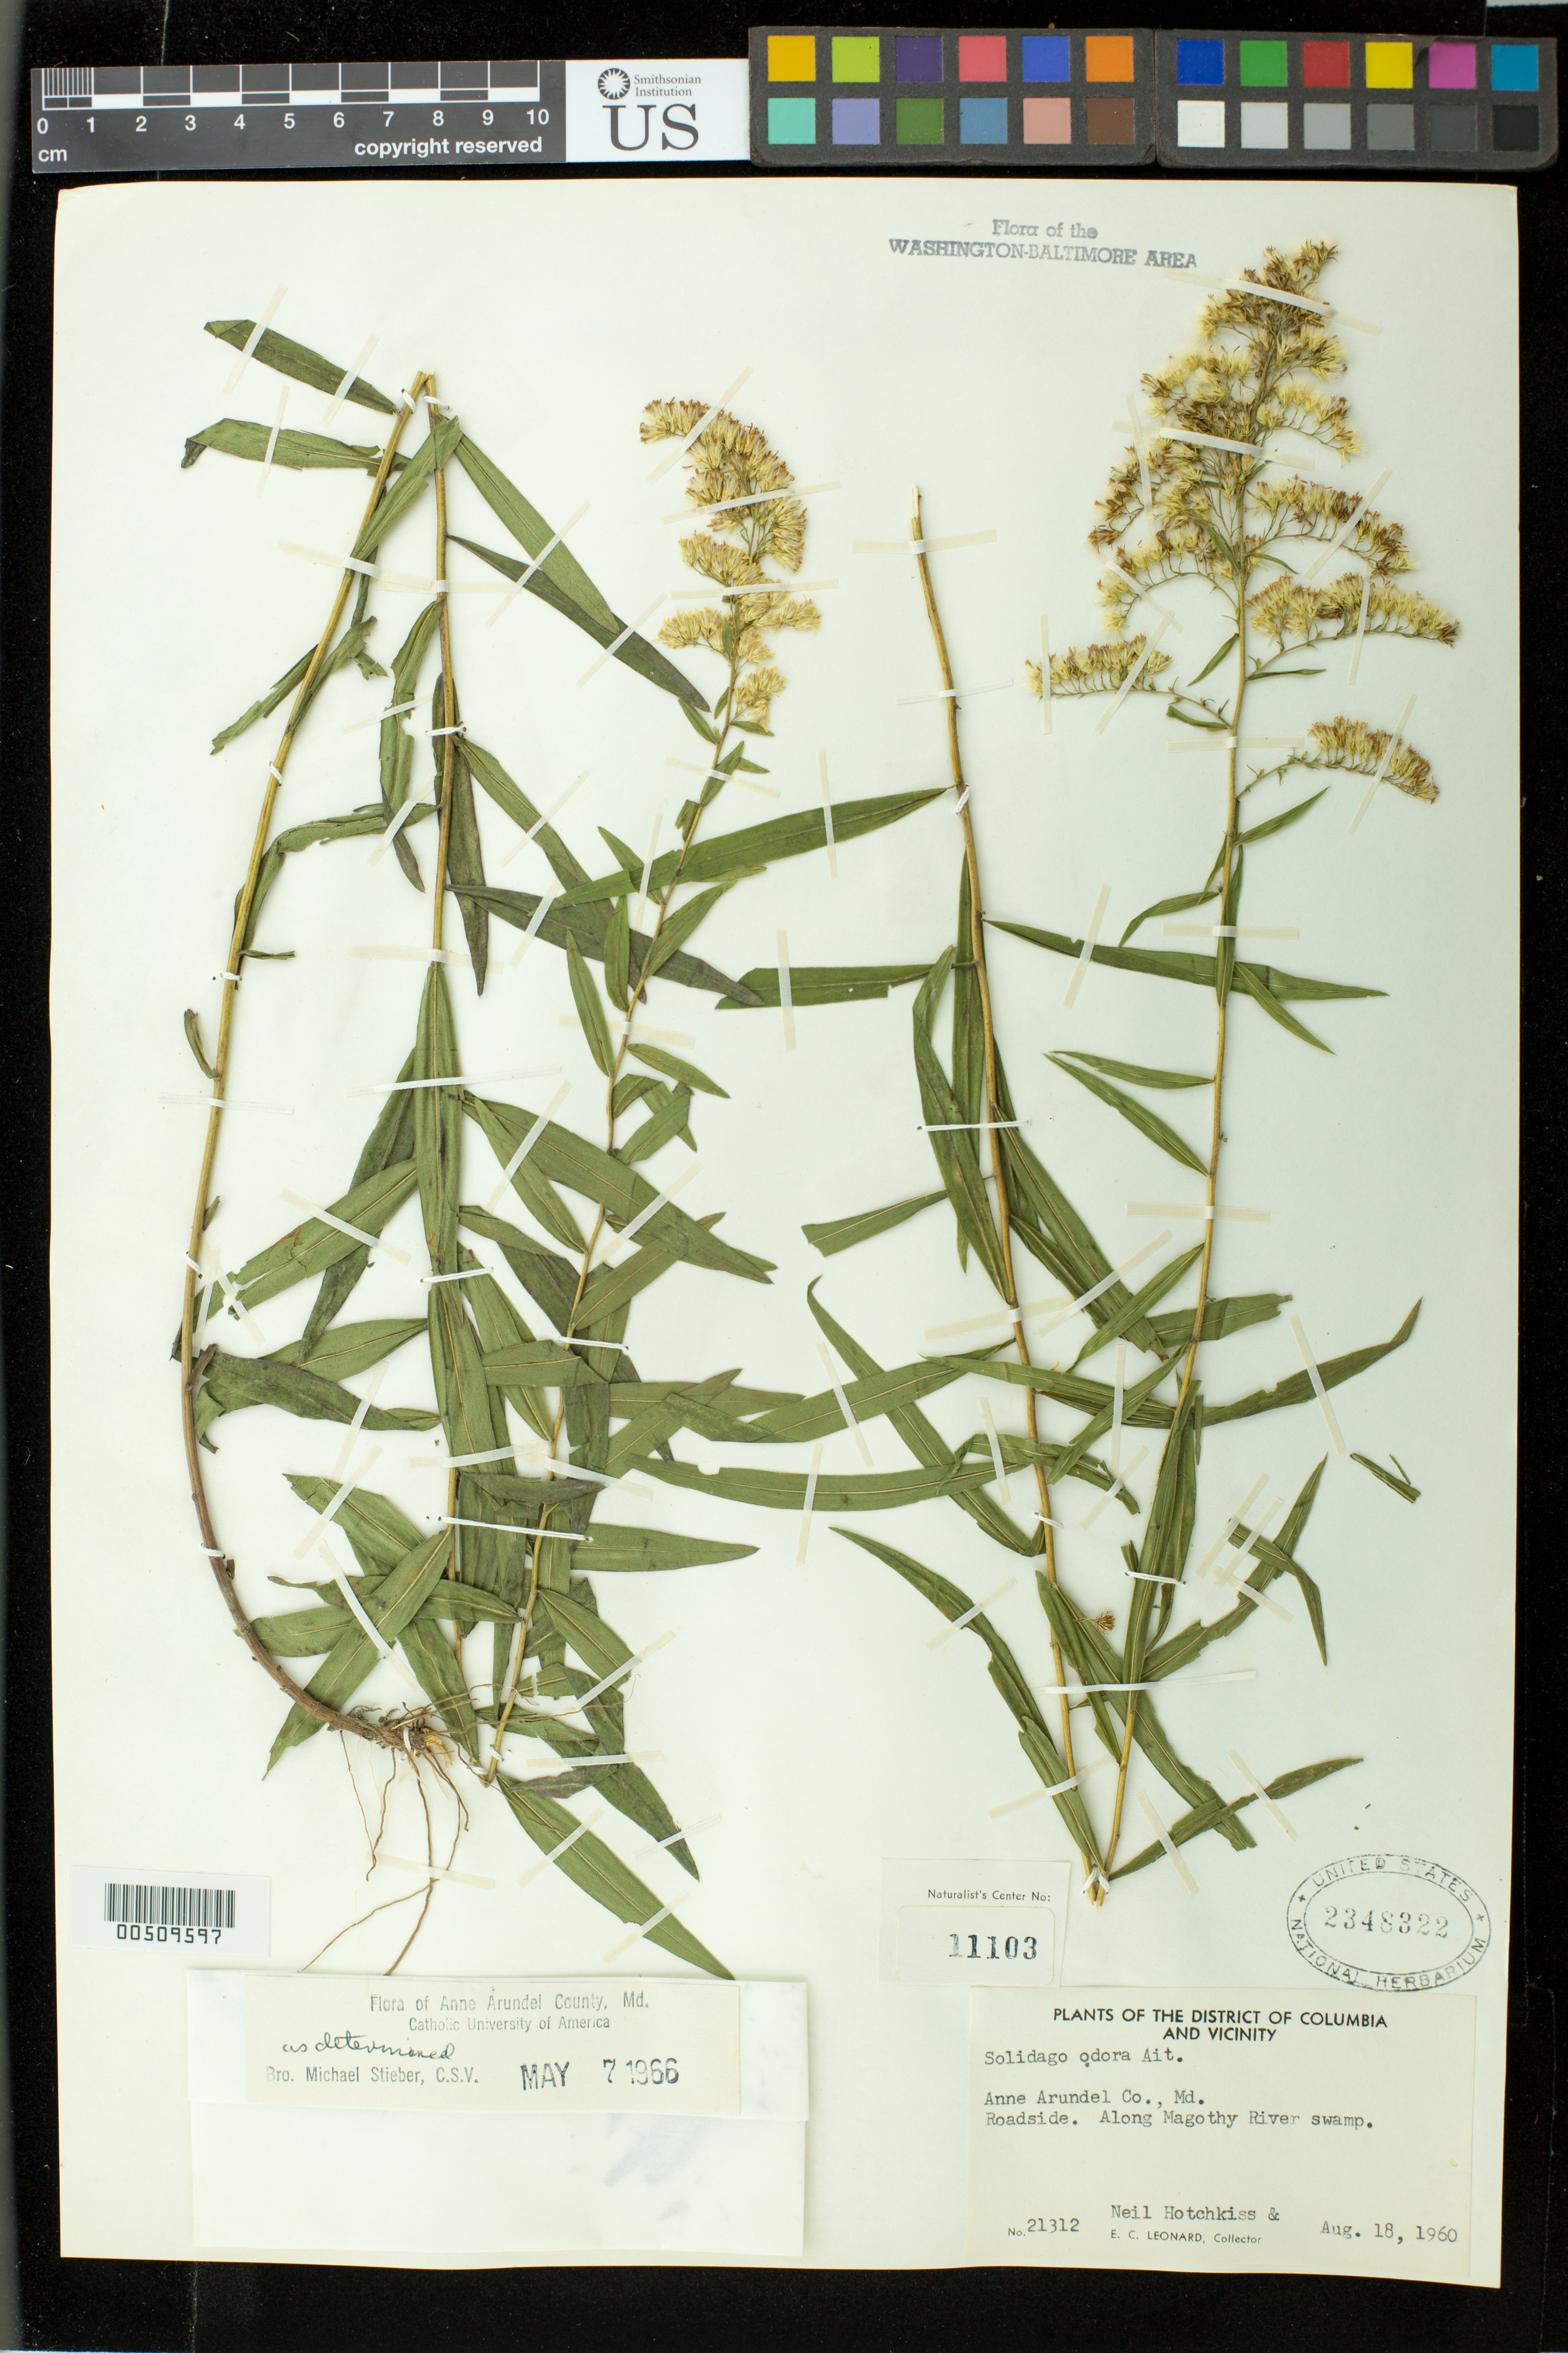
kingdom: Plantae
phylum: Tracheophyta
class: Magnoliopsida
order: Asterales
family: Asteraceae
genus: Solidago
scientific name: Solidago odora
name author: Aiton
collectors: N. Hotchkiss & E. C. Leonard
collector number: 21312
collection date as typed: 18 Aug 1960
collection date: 1960-08-18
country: United States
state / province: Maryland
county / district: Anne Arundel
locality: Magothy River Swamp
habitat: roadside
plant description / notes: Specimens returned from Naturalist Center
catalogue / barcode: US 2348322